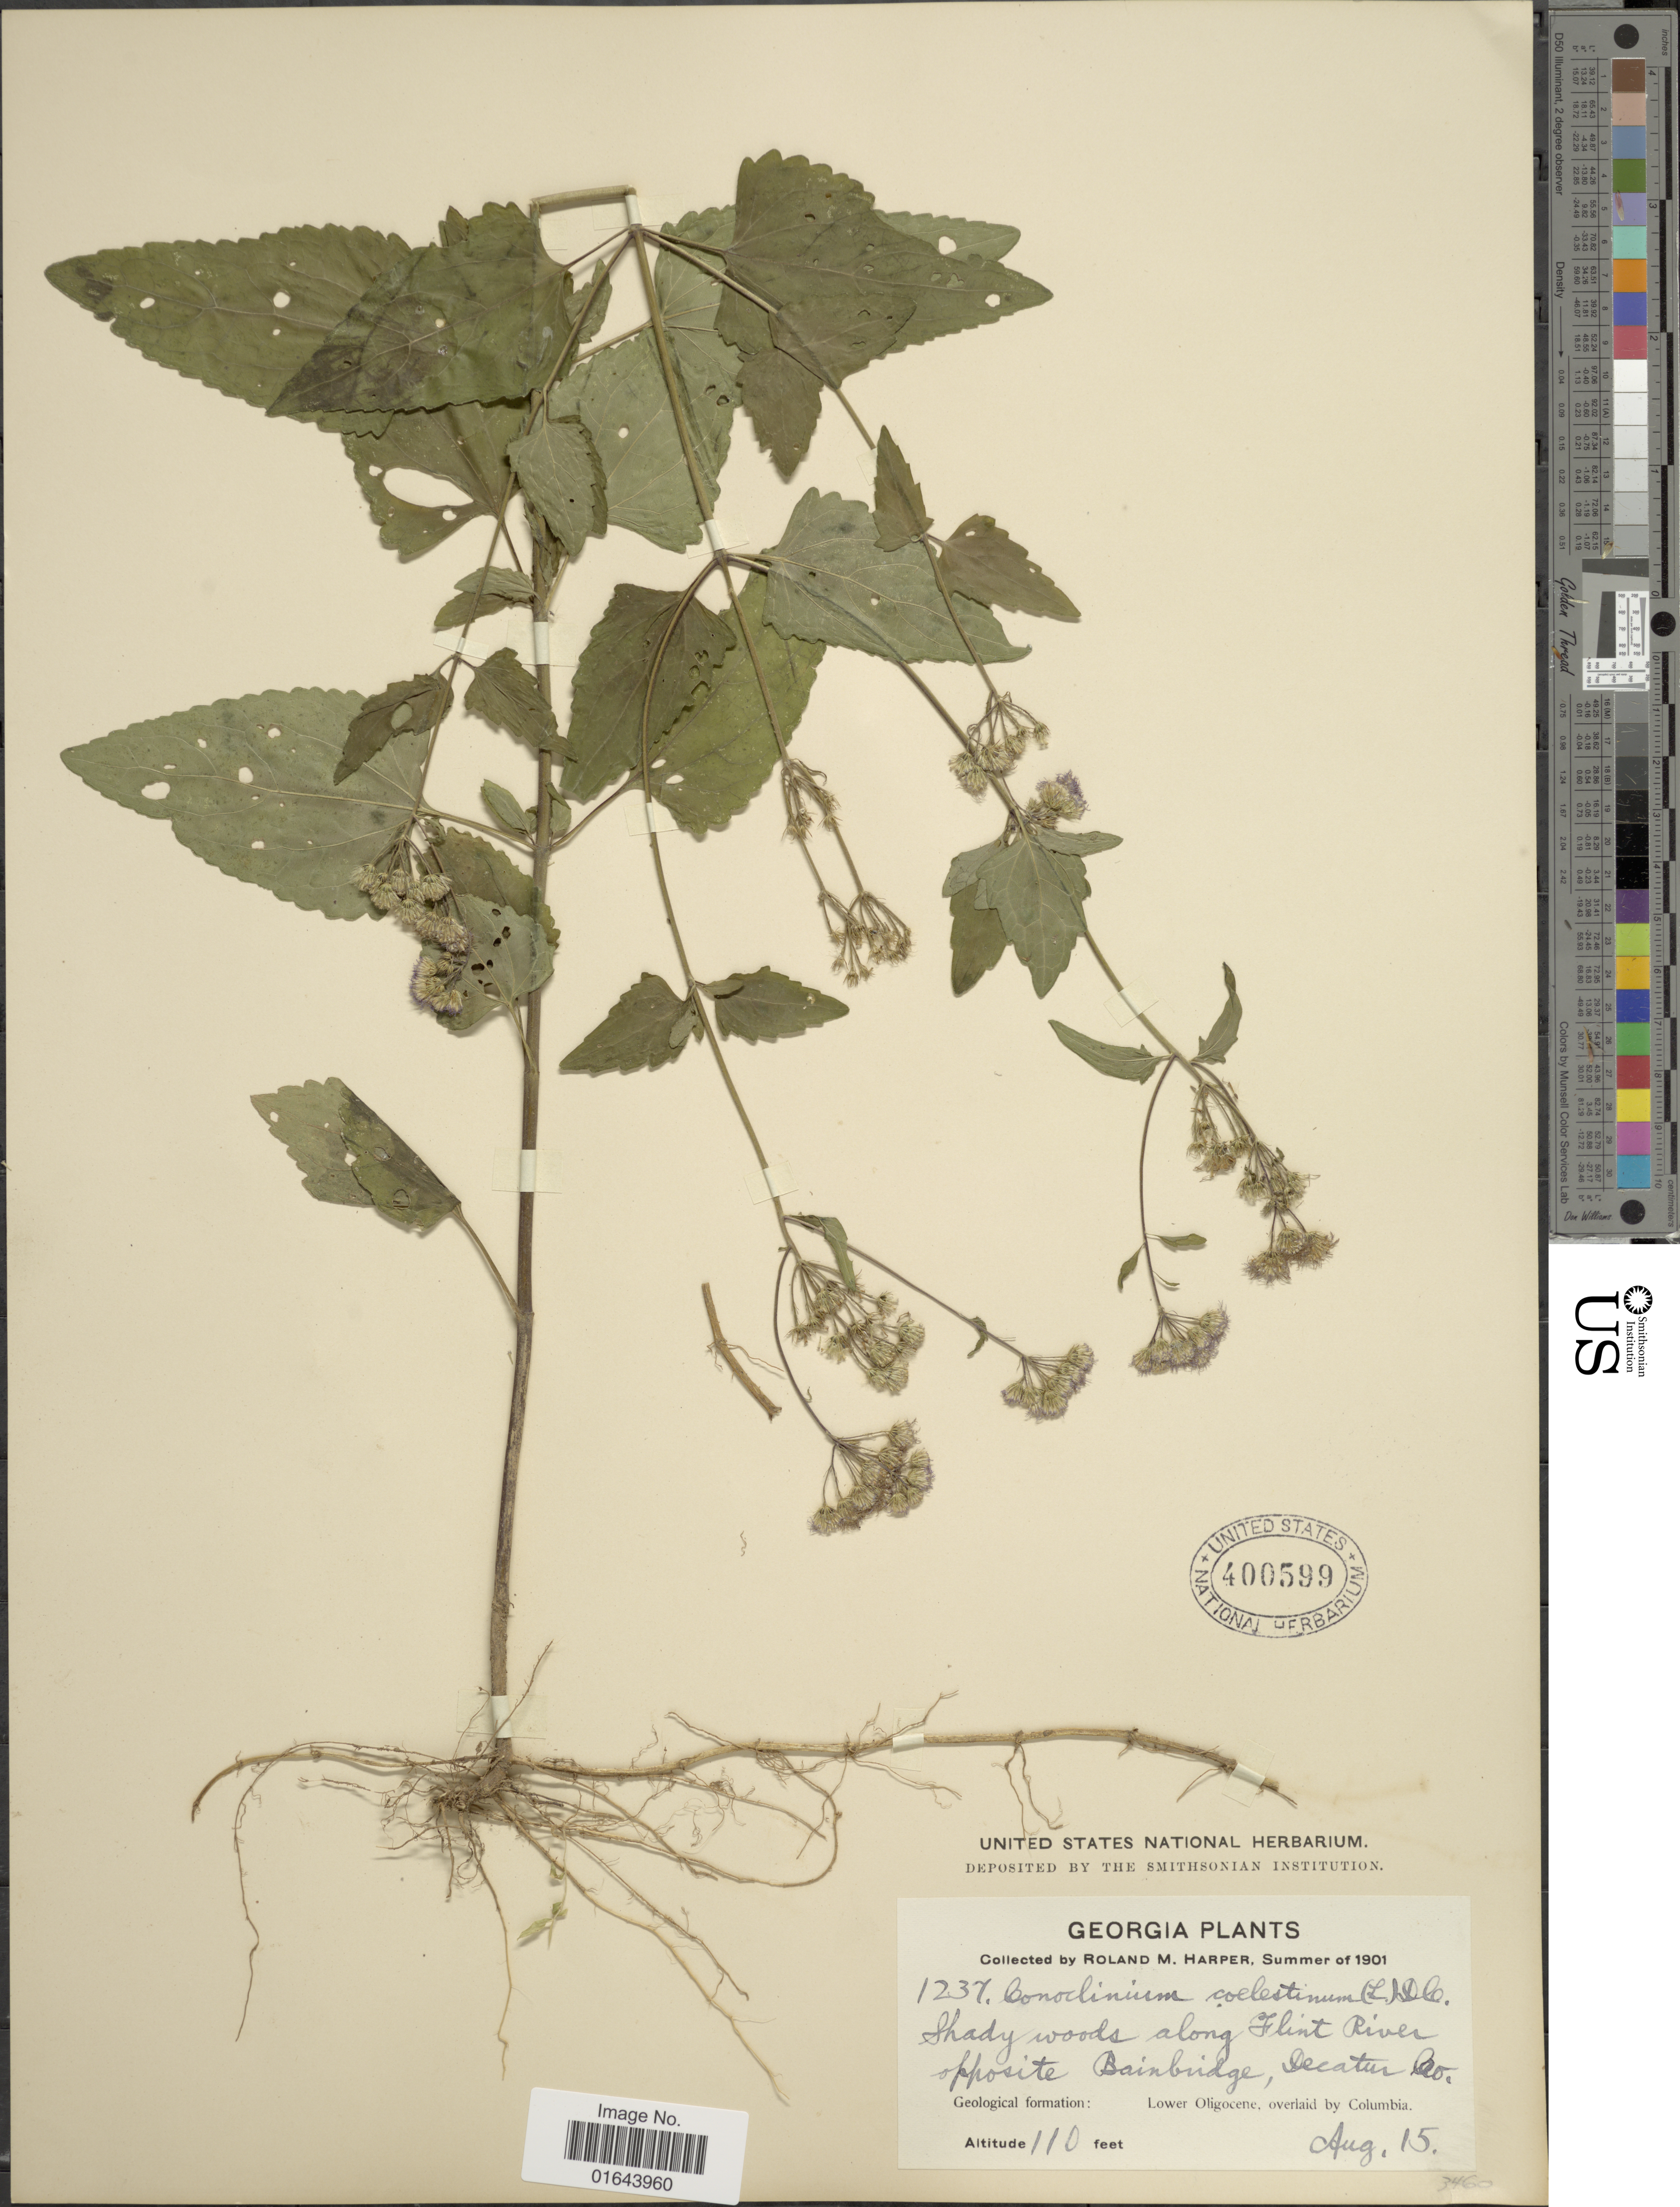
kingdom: Plantae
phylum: Tracheophyta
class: Magnoliopsida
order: Asterales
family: Asteraceae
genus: Conoclinium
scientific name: Conoclinium coelestinum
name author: (L.) DC.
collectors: R. M. Harper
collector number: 1237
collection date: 1901-08-15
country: United States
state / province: Georgia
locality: Shady woods along Flint River opposite Bainbridge, Decatur Co. Geological formation: Lower Oligocene, overlaid by Columbia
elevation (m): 34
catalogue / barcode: US 400599